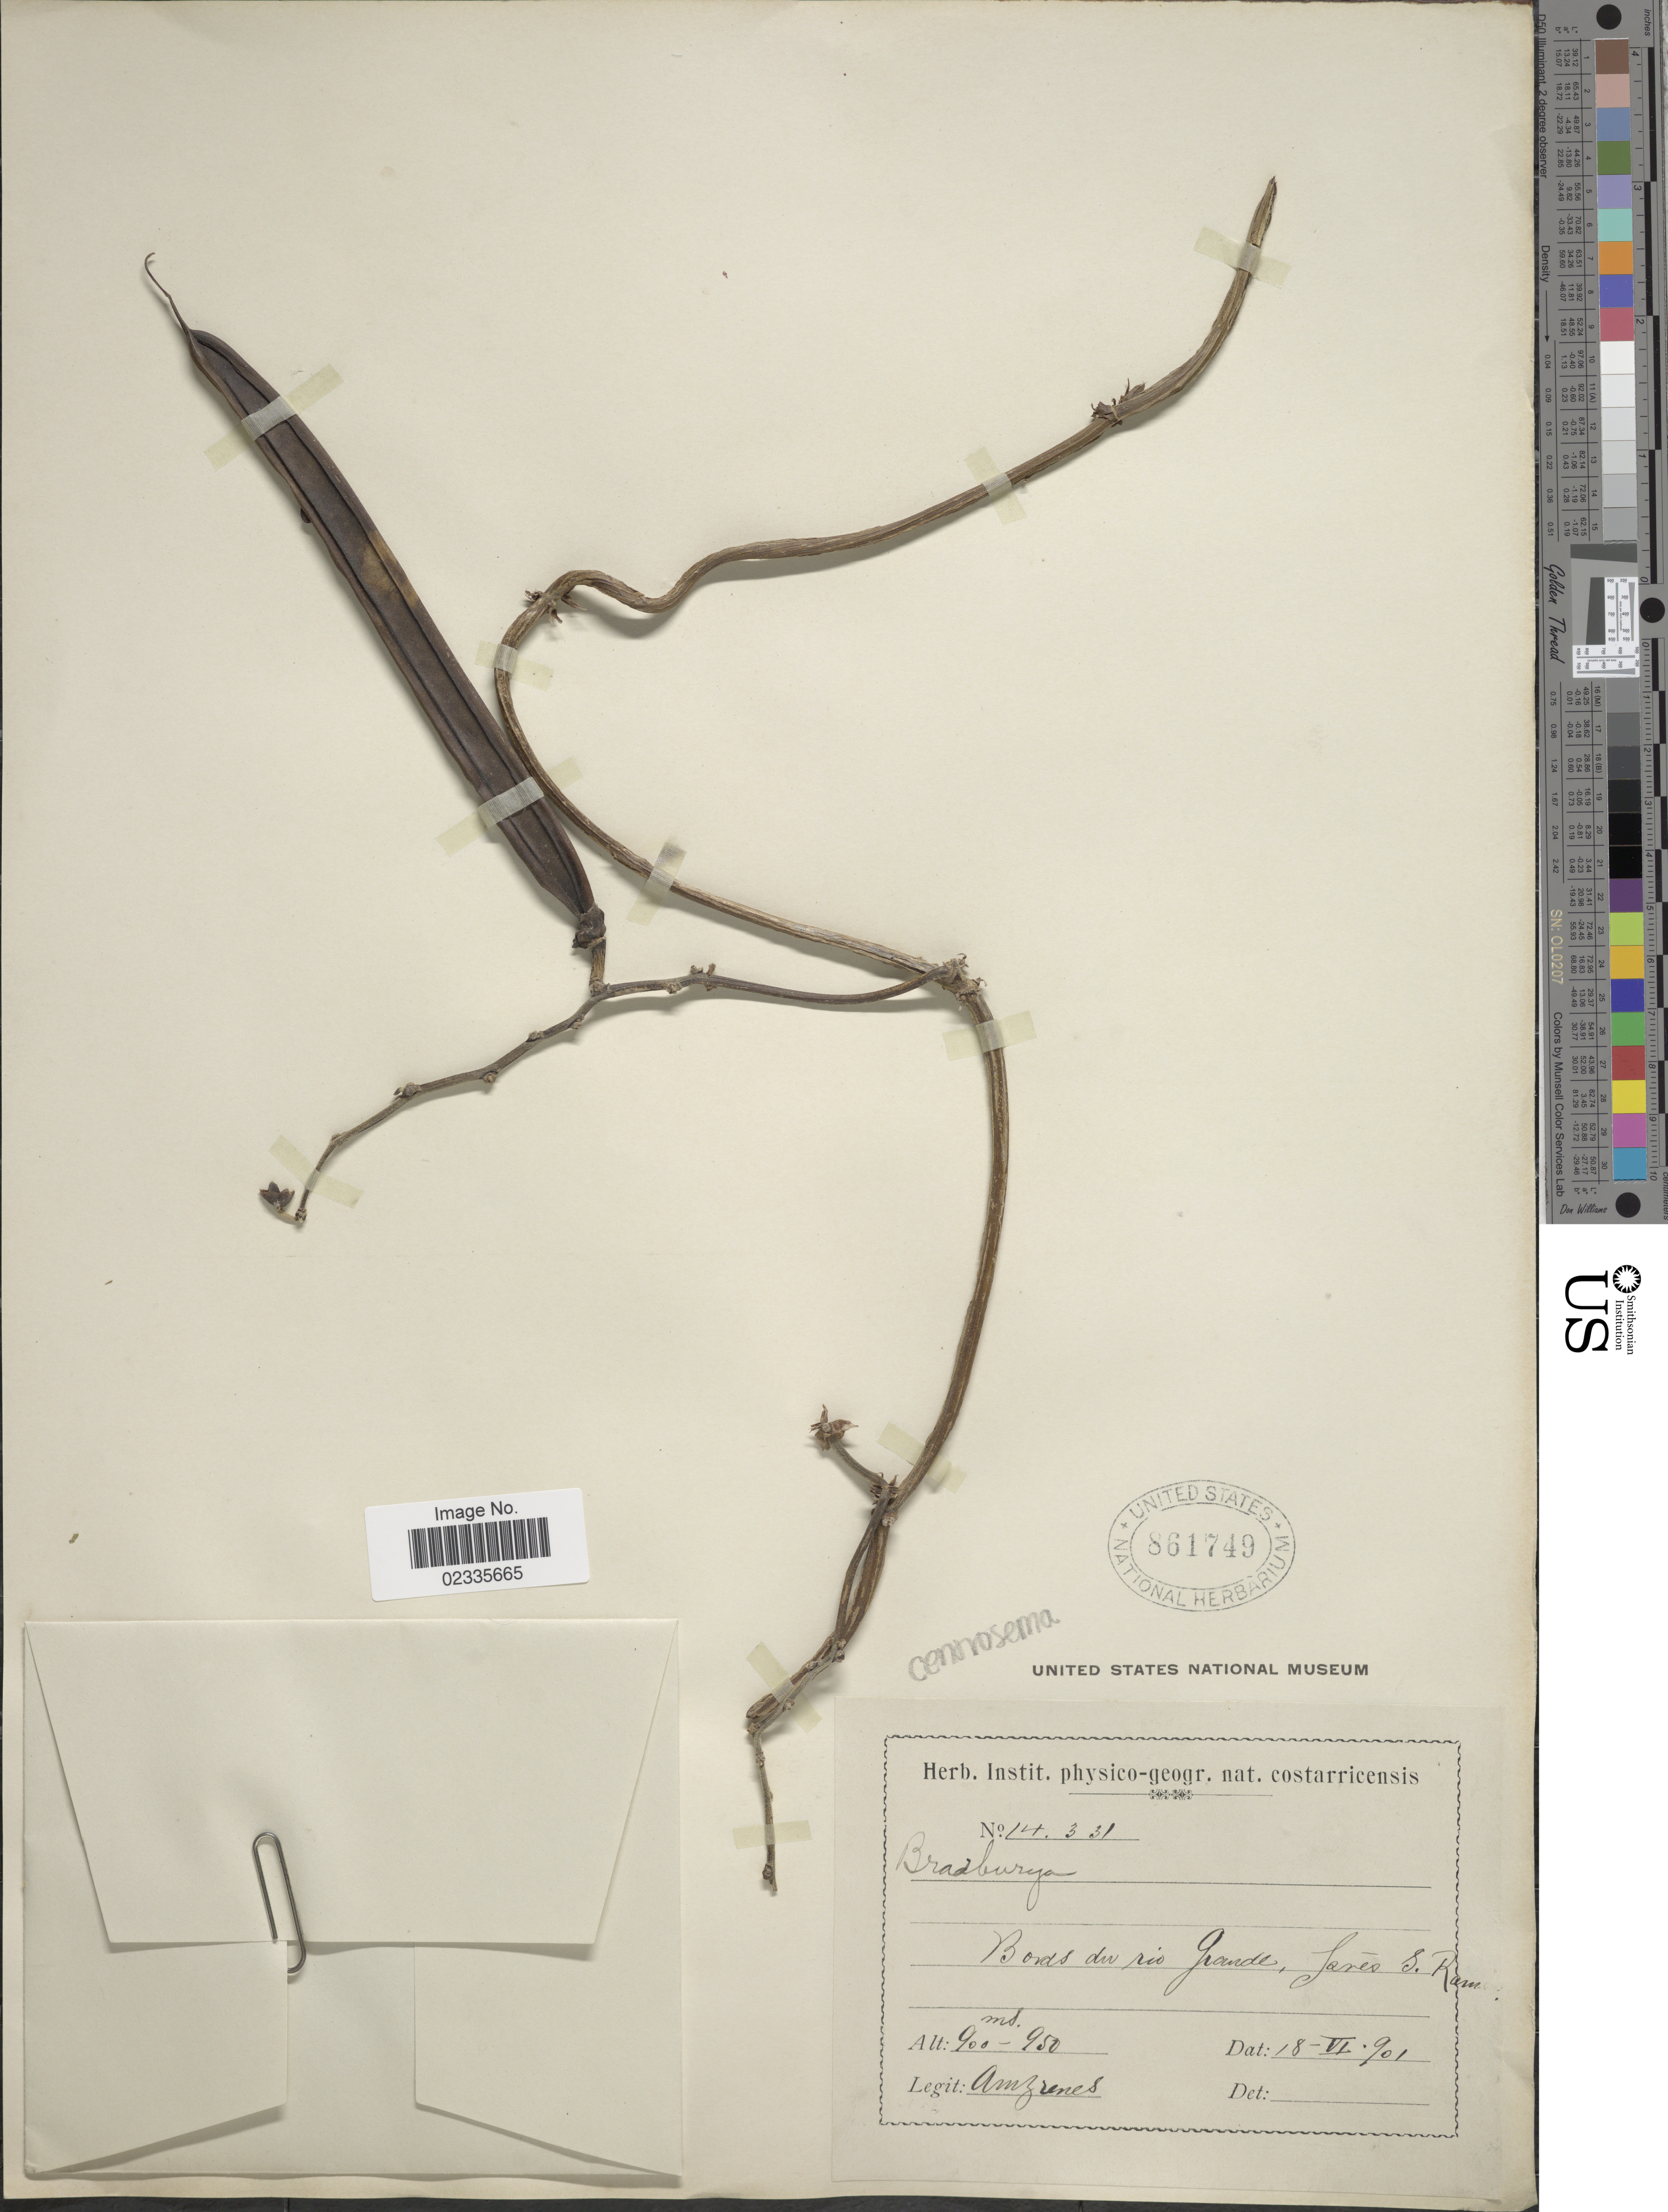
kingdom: Plantae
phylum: Tracheophyta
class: Magnoliopsida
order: Fabales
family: Fabaceae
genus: Centrosema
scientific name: Centrosema sp.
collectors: A. Brenes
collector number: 14331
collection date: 1901-06-18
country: Costa Rica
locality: Bords du Río Grande, près S. Ramón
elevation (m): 900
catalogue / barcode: US 861749